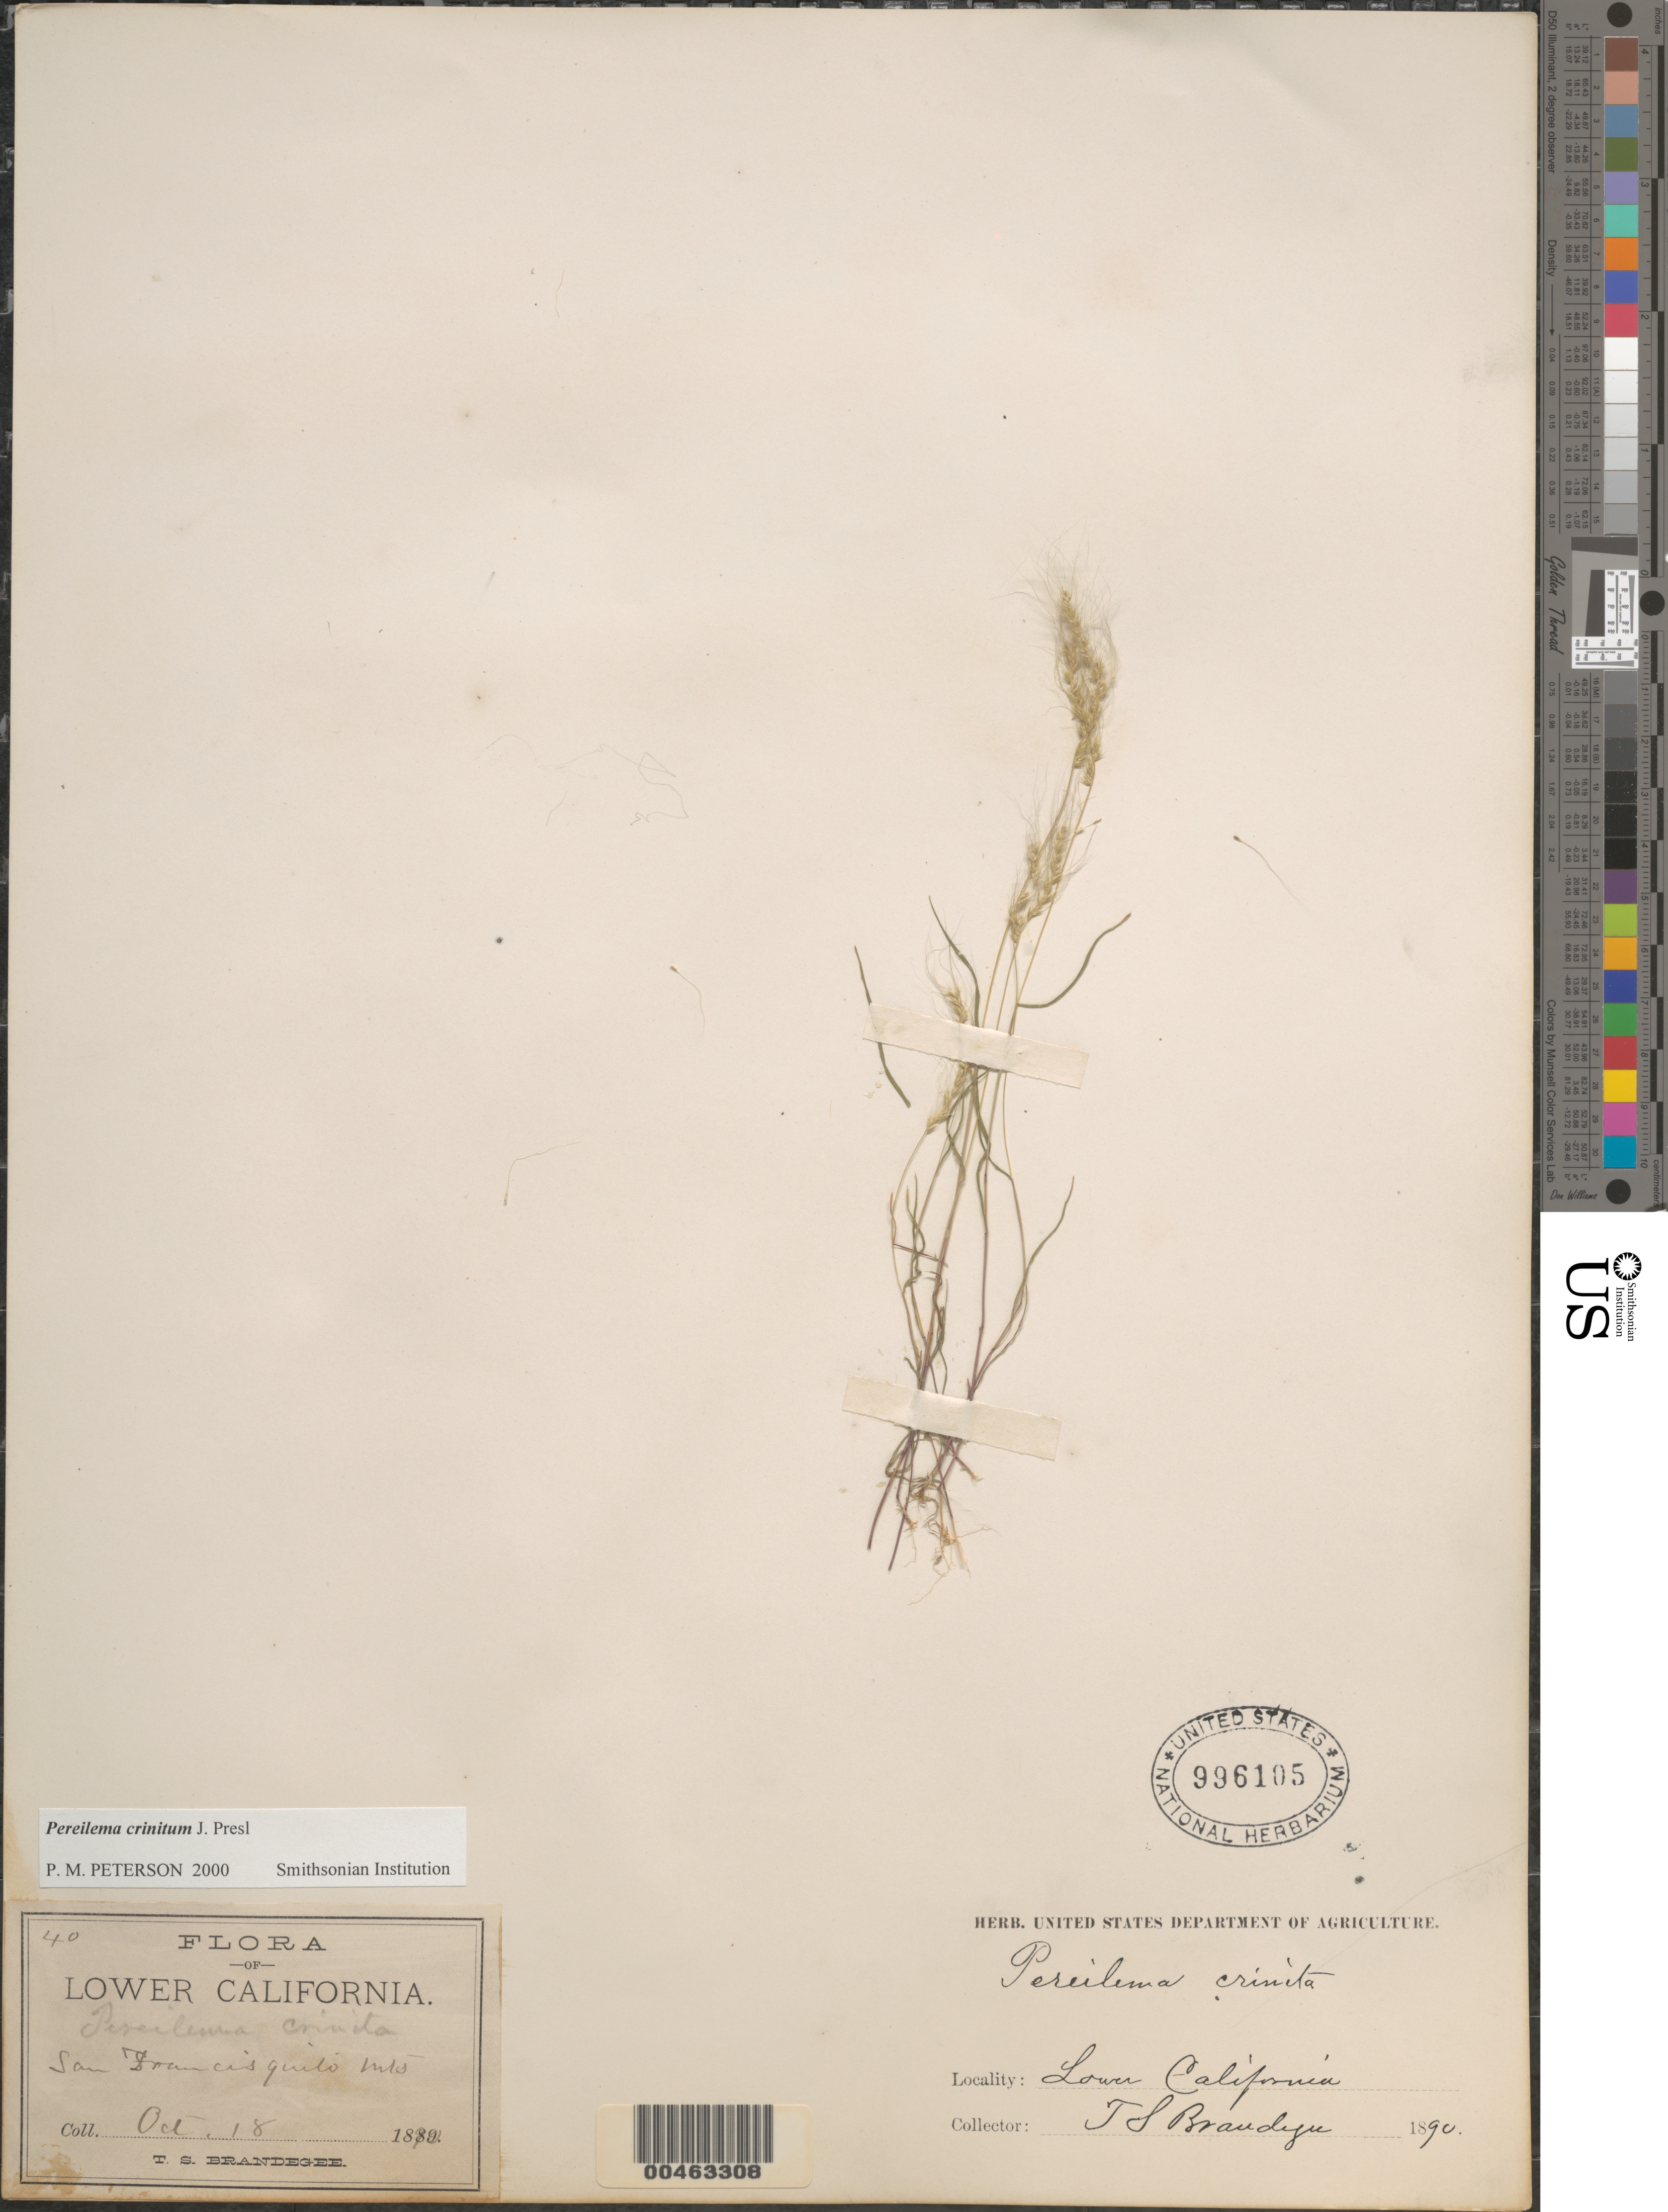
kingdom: Plantae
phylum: Tracheophyta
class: Liliopsida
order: Poales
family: Poaceae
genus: Pereilema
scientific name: Pereilema crinitum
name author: J. Presl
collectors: T. S. Brandegee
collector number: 40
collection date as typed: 18 Oct 1890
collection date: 1890-10-18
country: Mexico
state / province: Baja California Norte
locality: San Francisquito Mts.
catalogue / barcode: US 996105